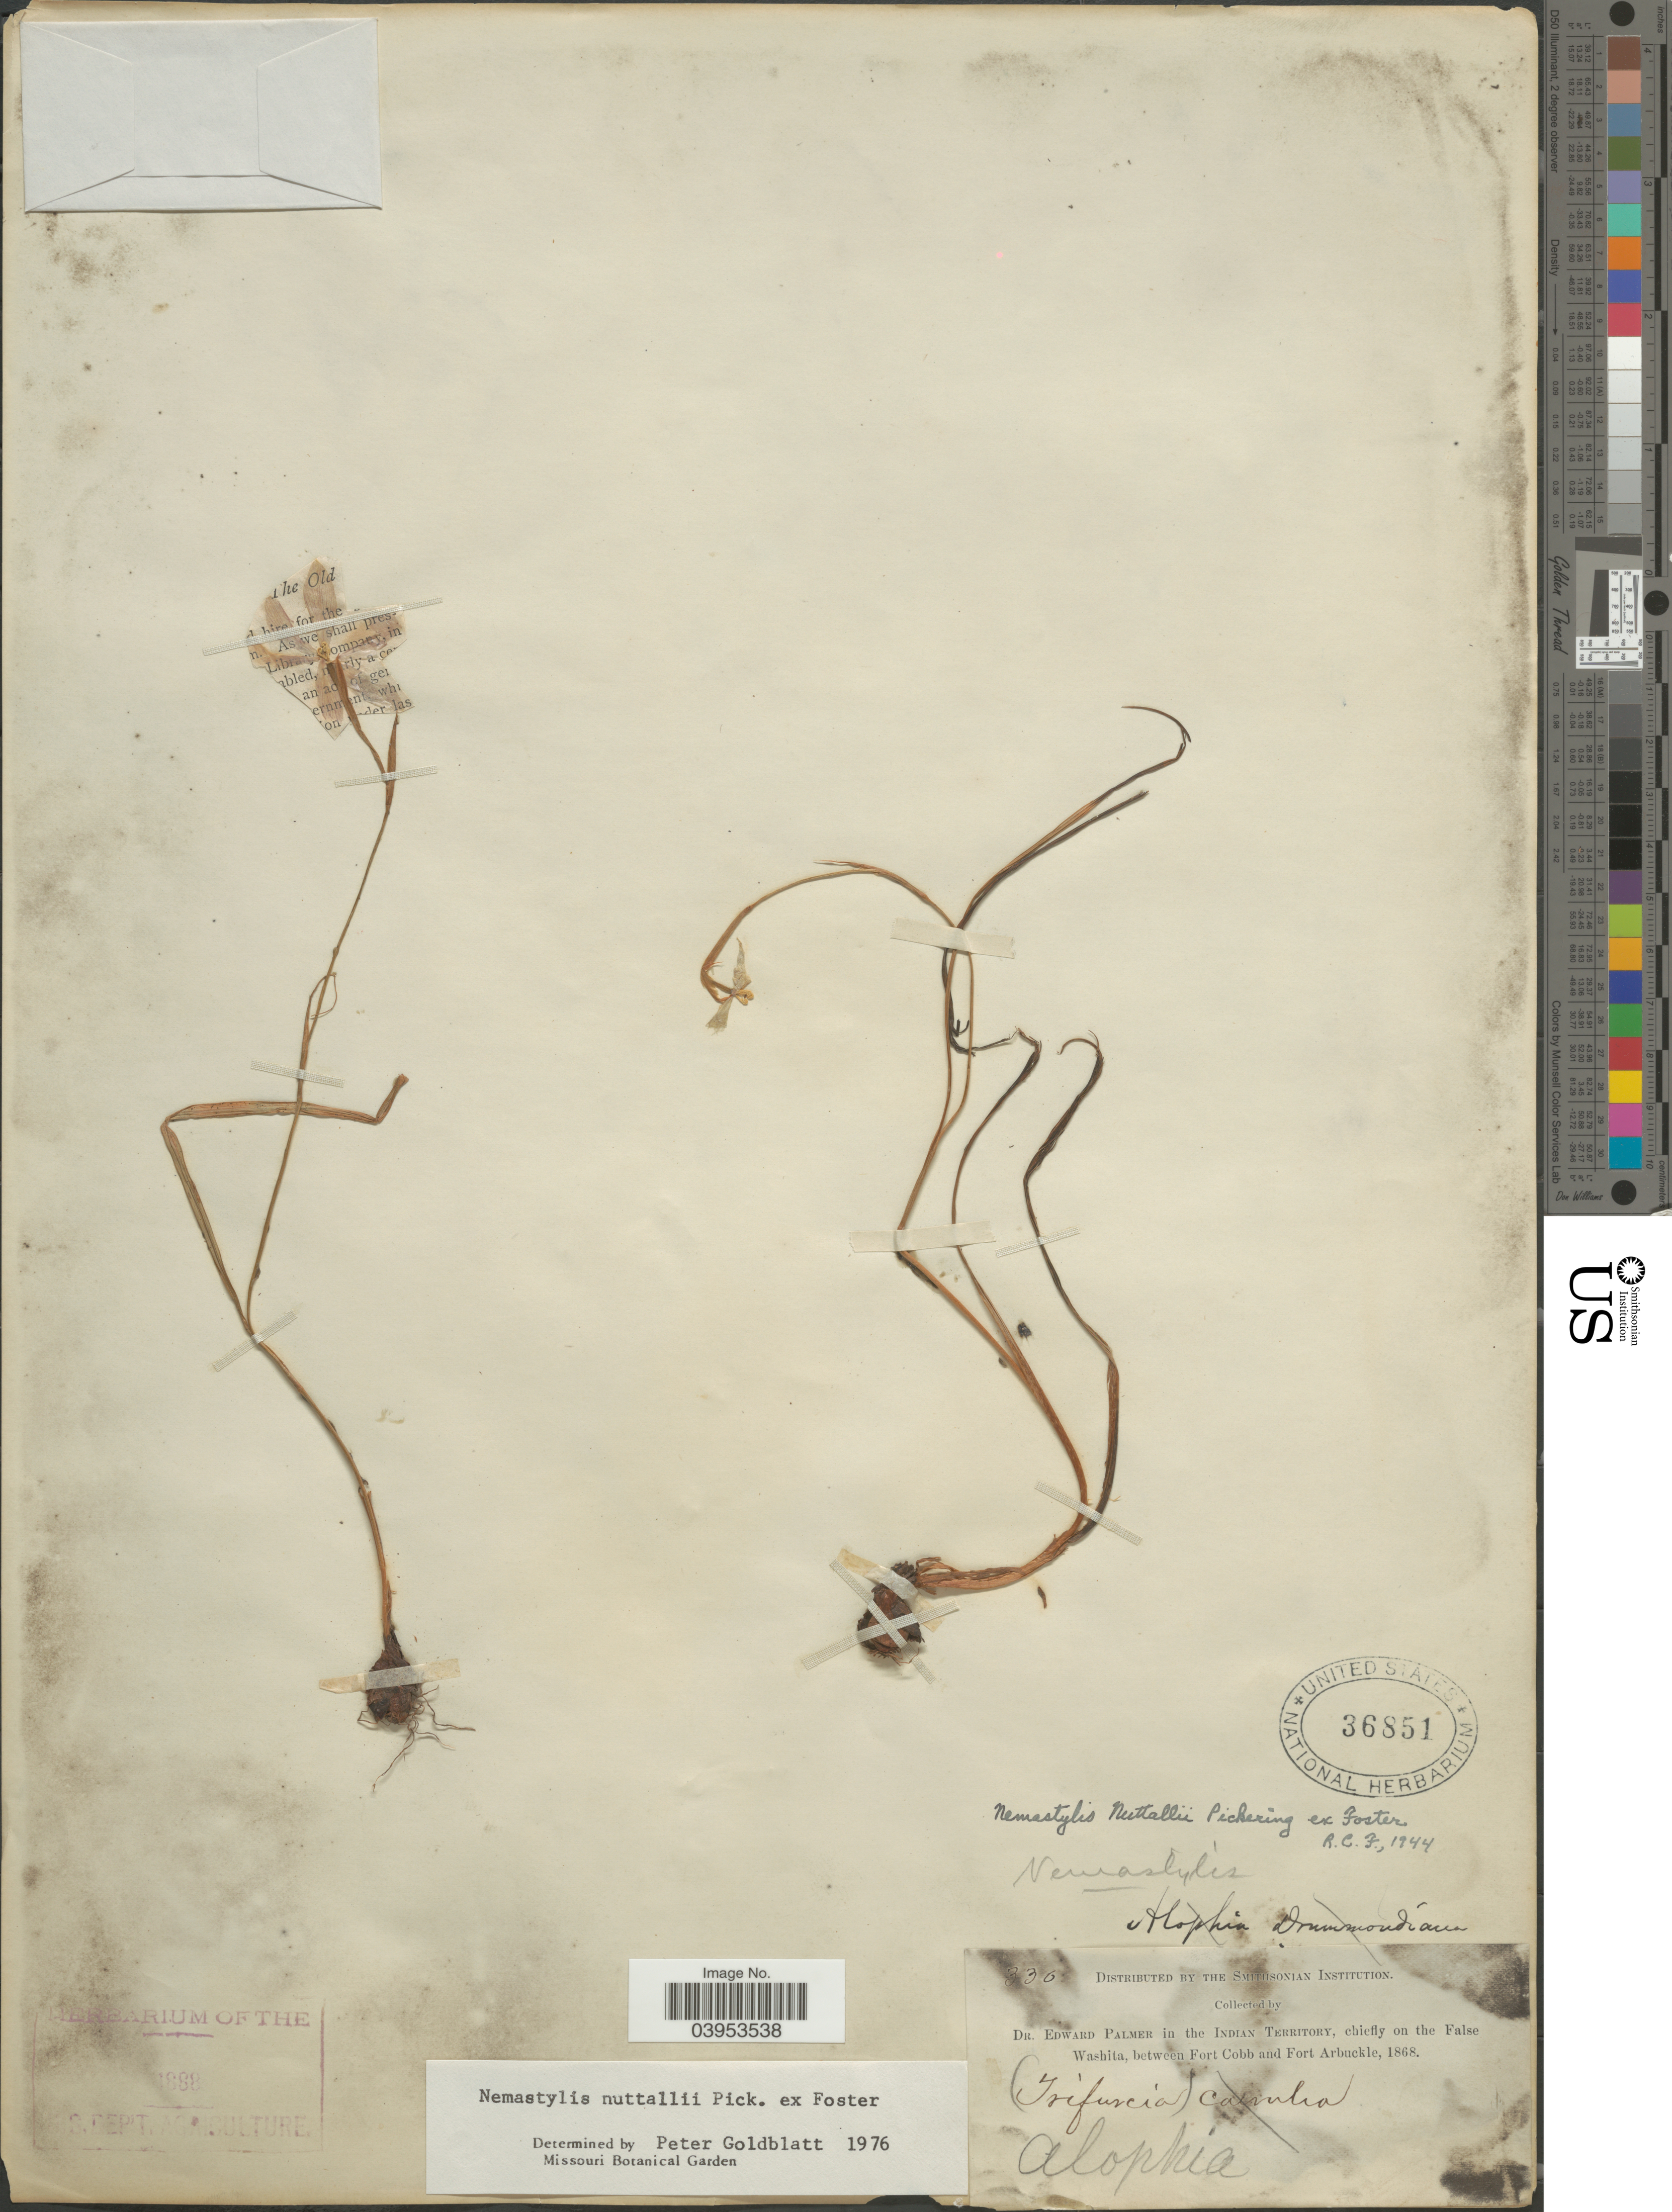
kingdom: Plantae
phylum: Tracheophyta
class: Liliopsida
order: Asparagales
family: Iridaceae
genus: Nemastylis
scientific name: Nemastylis nuttallii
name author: Pickering ex R.C. Foster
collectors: E. Palmer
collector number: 336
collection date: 1868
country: United States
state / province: Oklahoma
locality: In the Indian Territory, chiefly on the False Washita, between Fort Cobb and Fort Arbuckle.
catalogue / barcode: US 36851